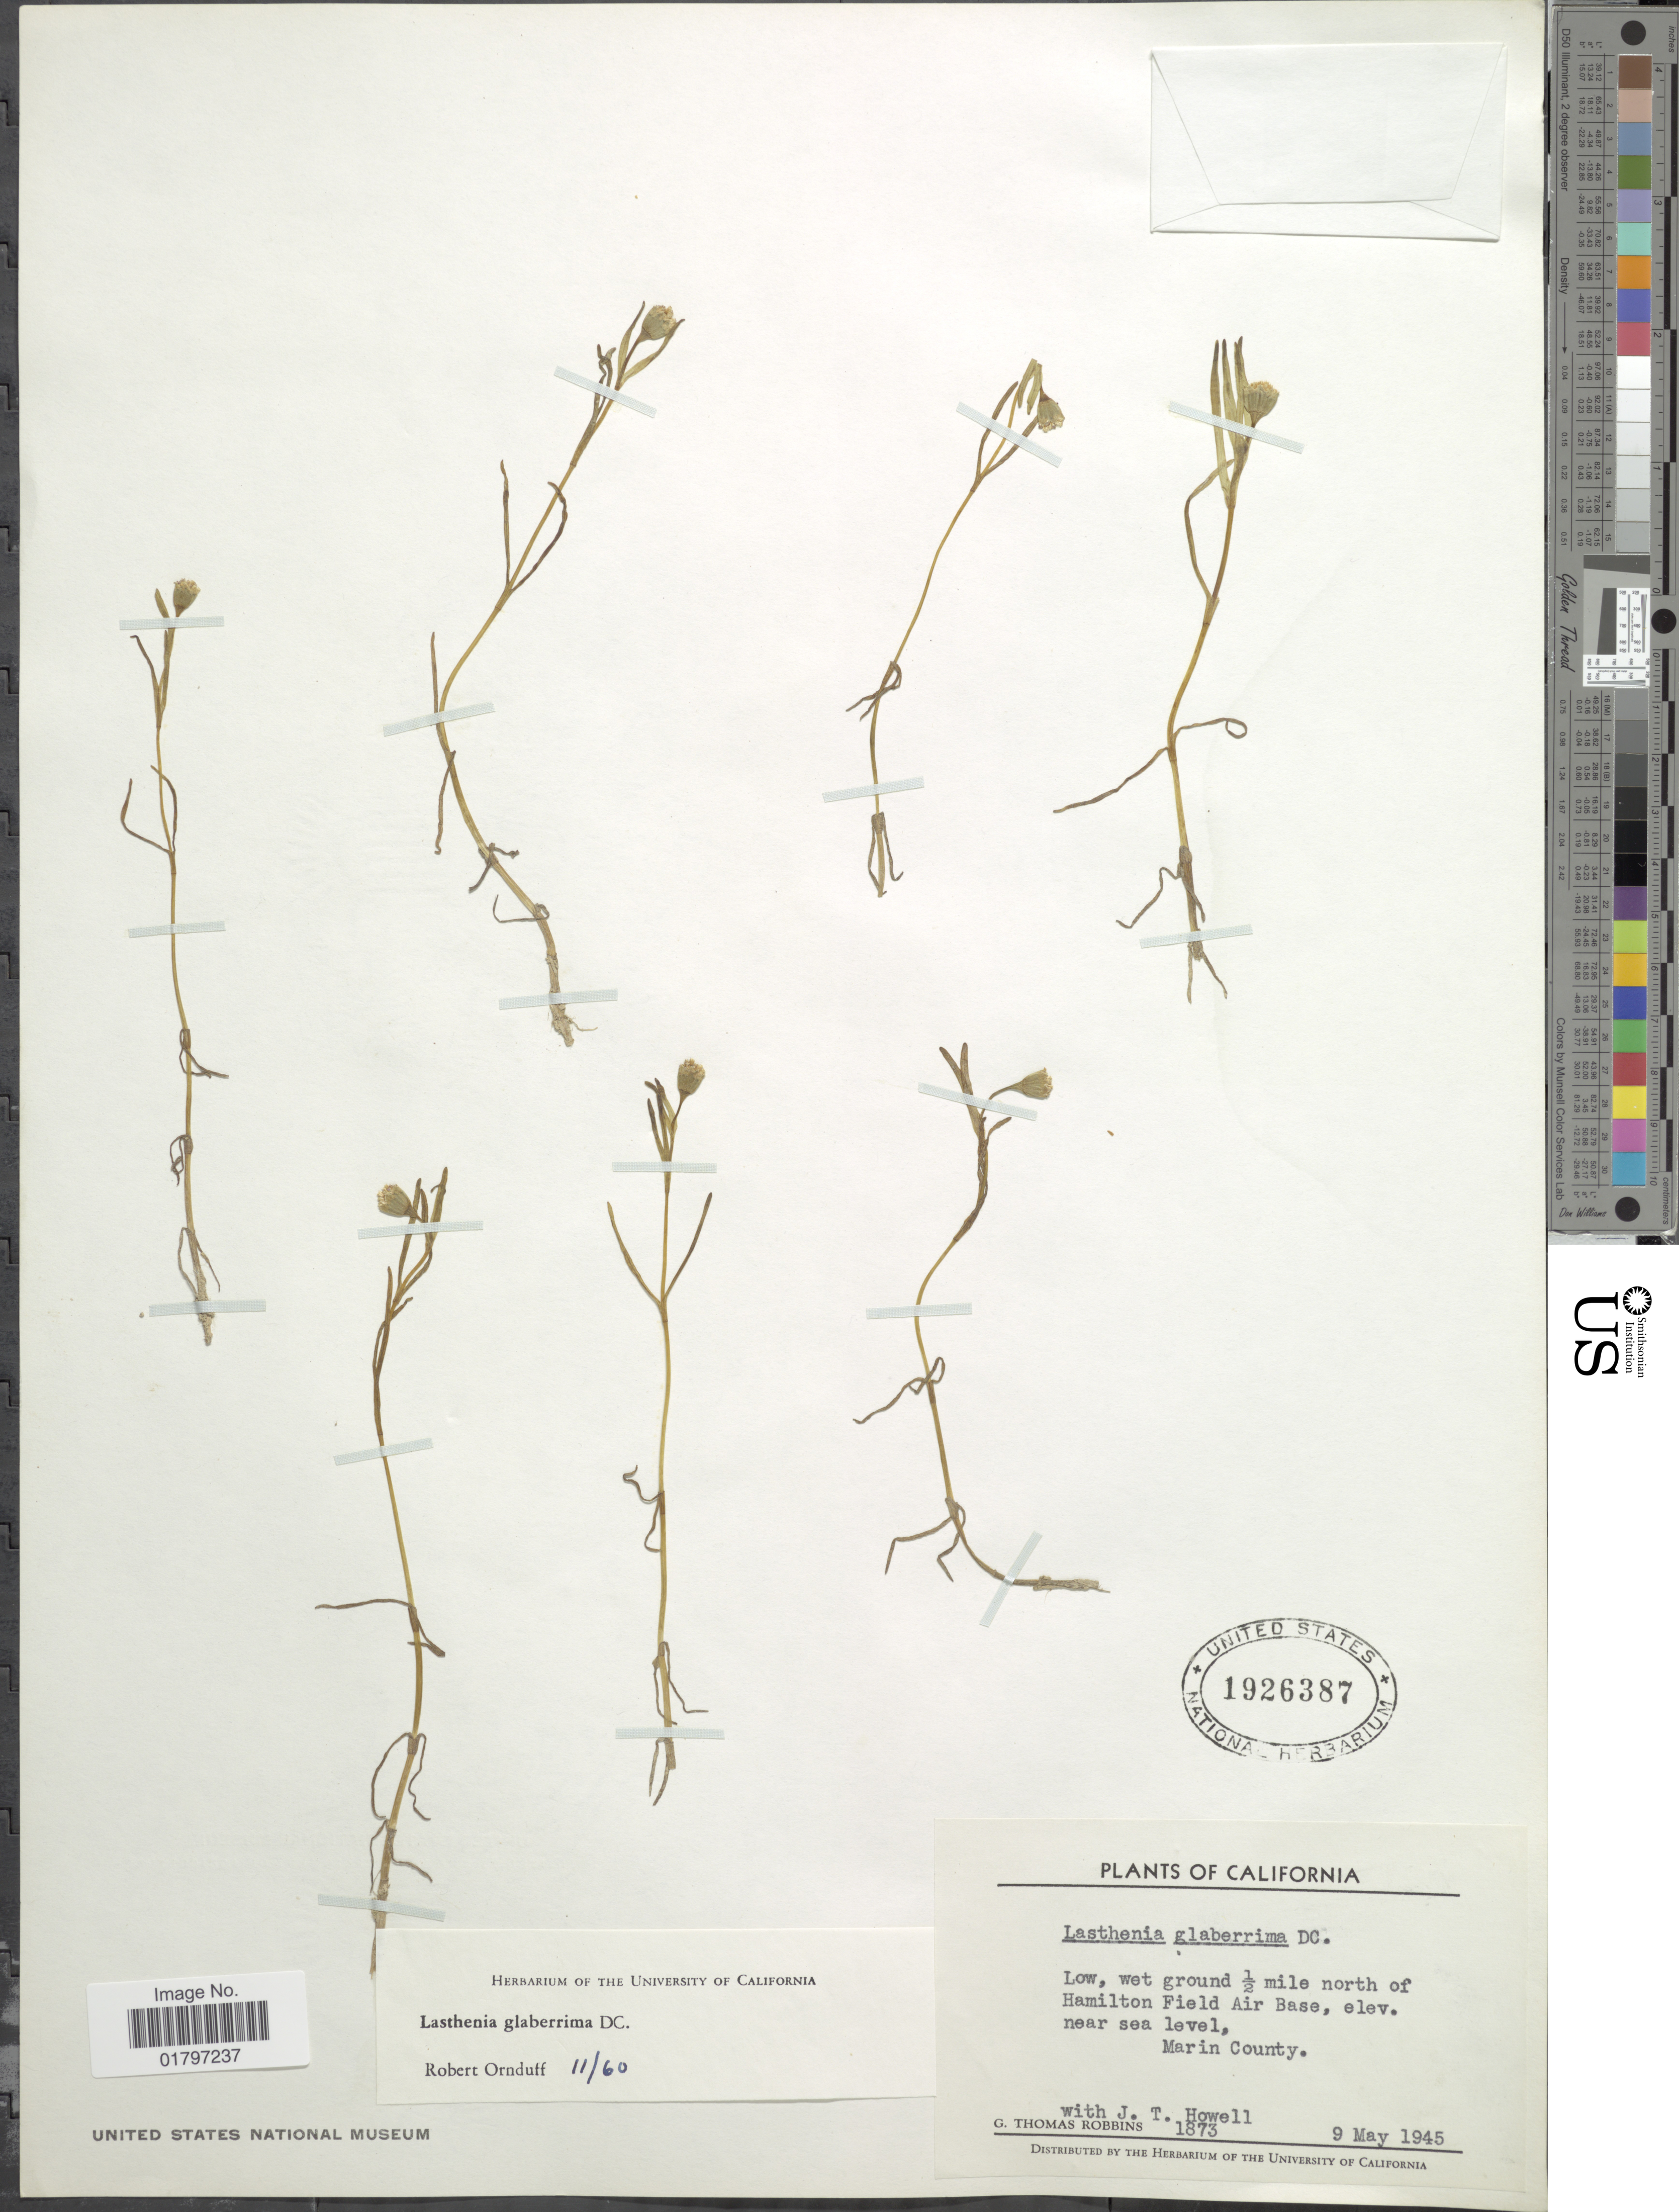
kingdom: Plantae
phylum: Tracheophyta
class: Magnoliopsida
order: Asterales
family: Asteraceae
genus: Lasthenia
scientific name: Lasthenia glaberrima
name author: DC.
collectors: G. T. Robbins & J. T. Howell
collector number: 1873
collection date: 1945-05-09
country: United States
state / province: California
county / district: Marin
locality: Low, wet ground ½ mile north of Hamilton Field Air Base. Marin County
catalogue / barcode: US 1926387